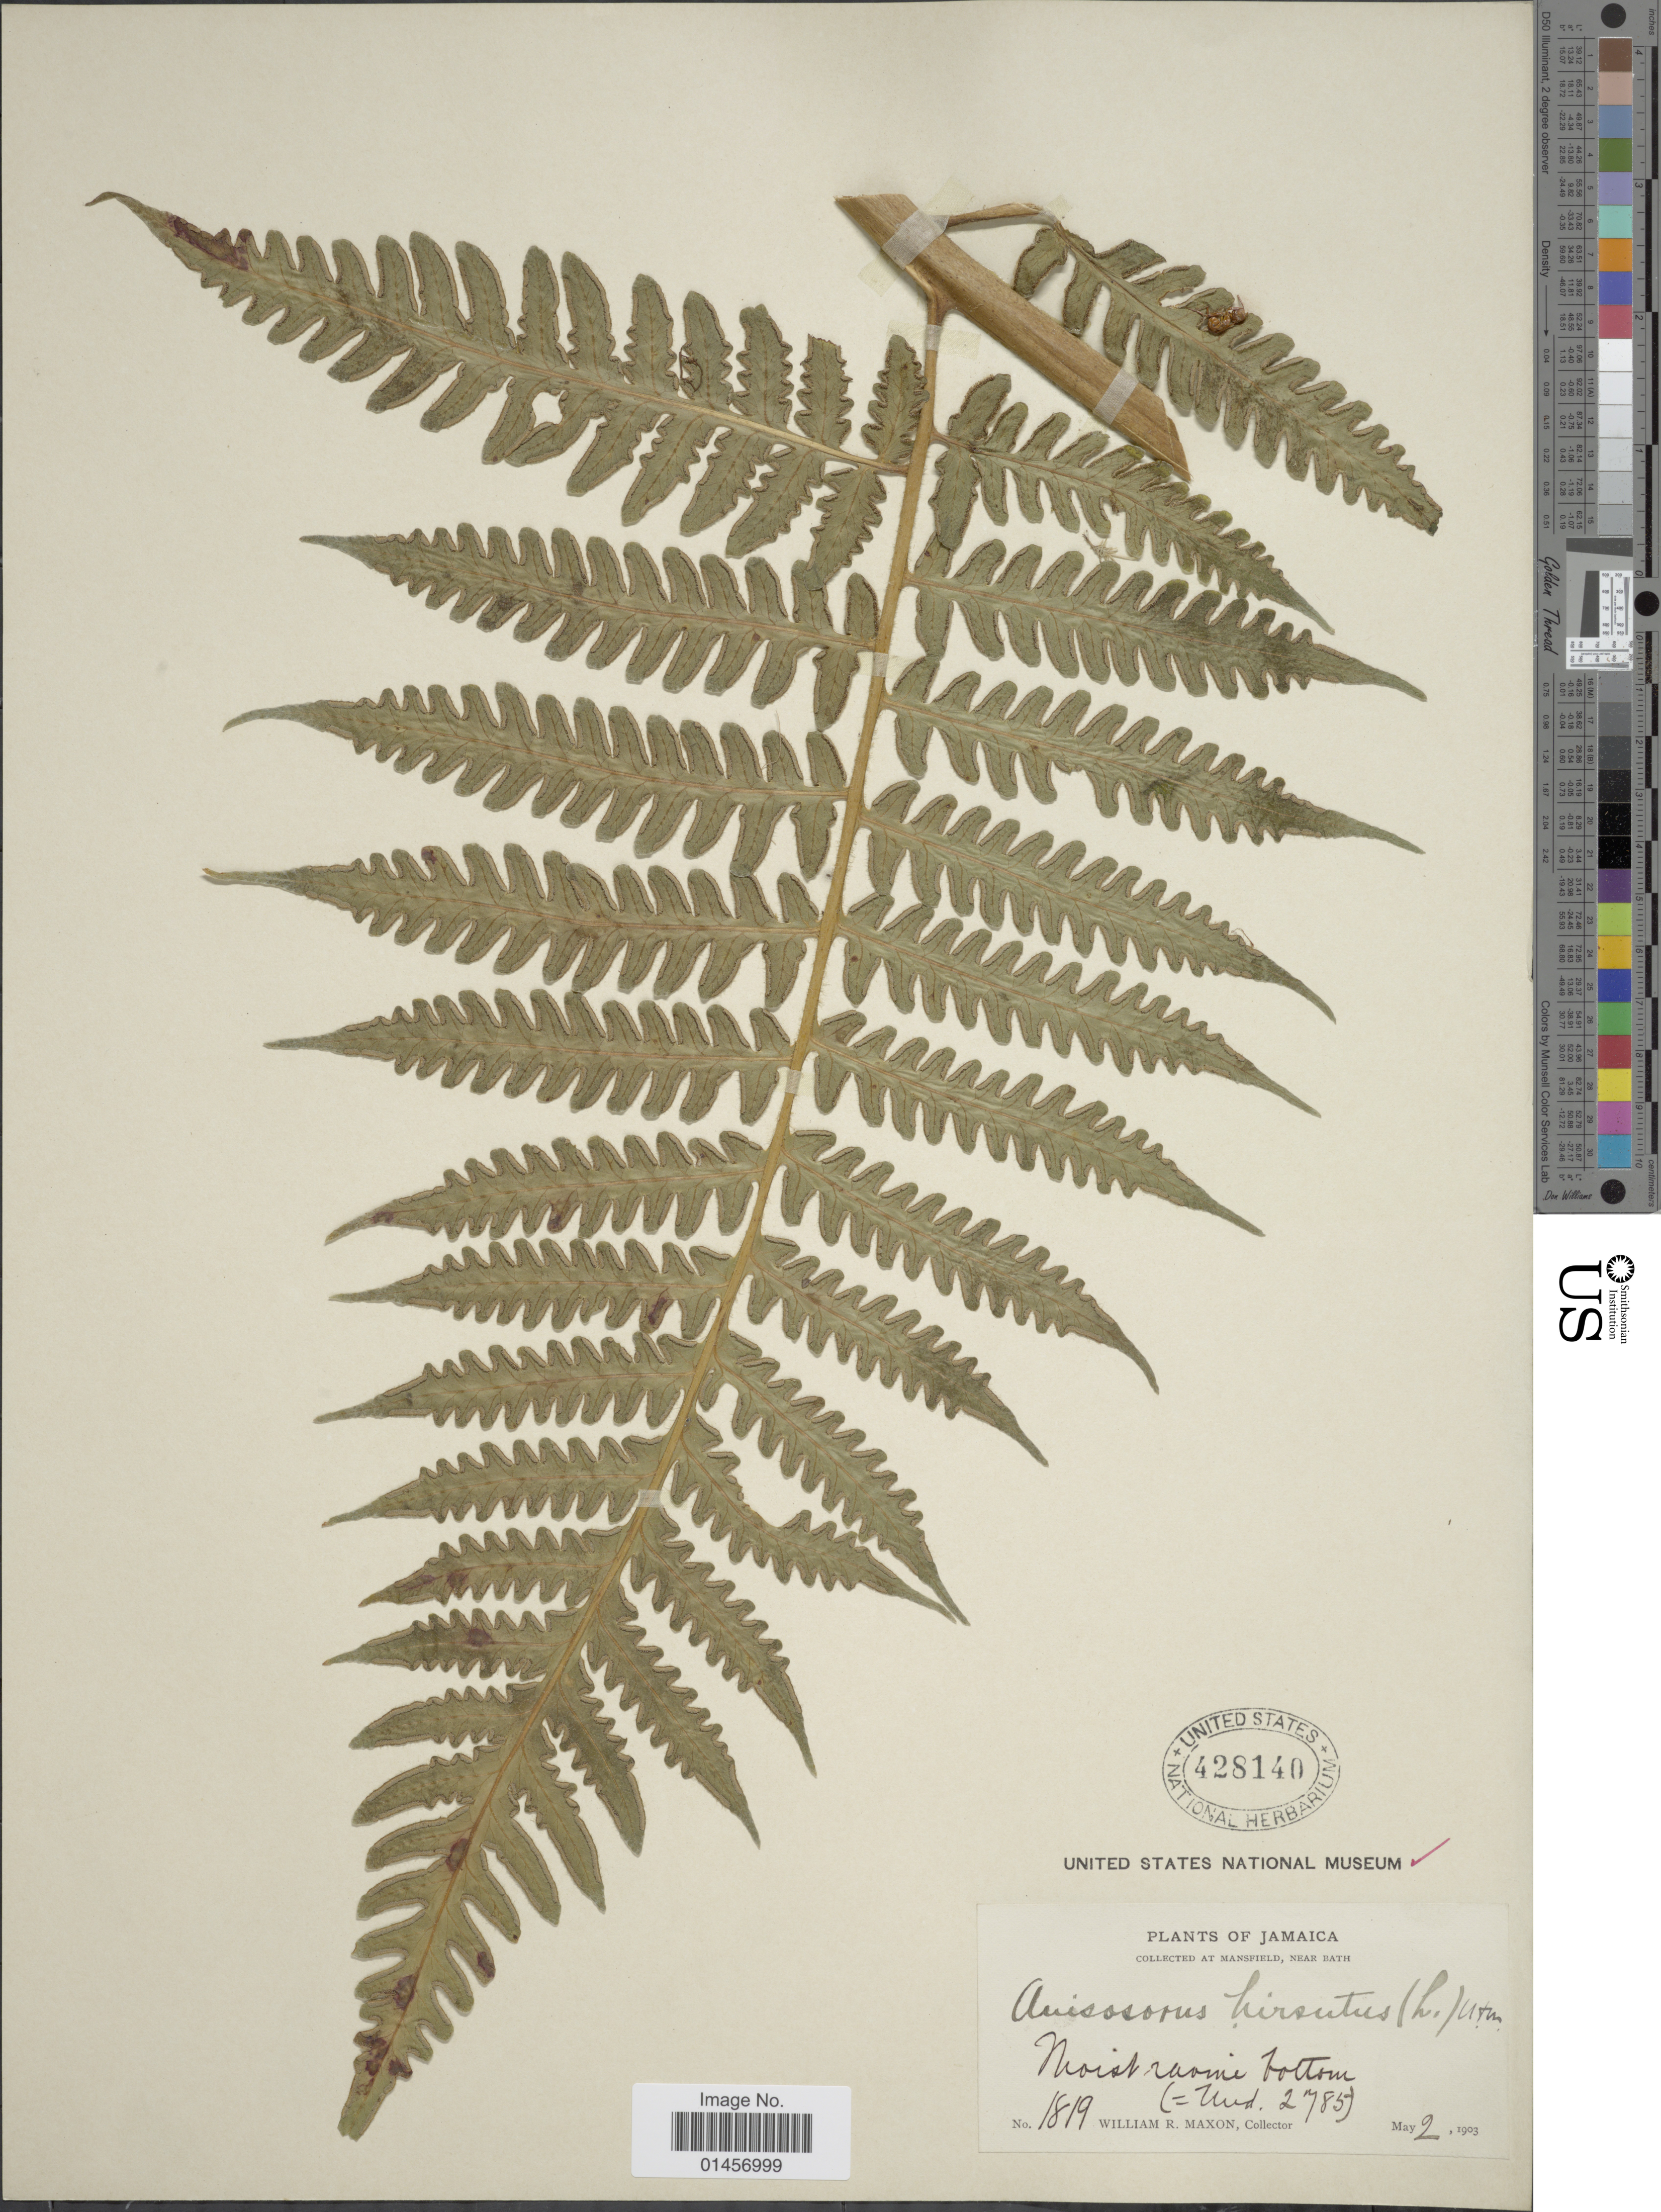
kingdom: Plantae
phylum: Tracheophyta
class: Polypodiopsida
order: Polypodiales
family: Lonchitidaceae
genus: Lonchitis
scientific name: Lonchitis hirsuta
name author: L.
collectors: W. R. Maxon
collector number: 1819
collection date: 1903-05-02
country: Jamaica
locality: Jamaica, Mansfield, near Bath.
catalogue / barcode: US 428140